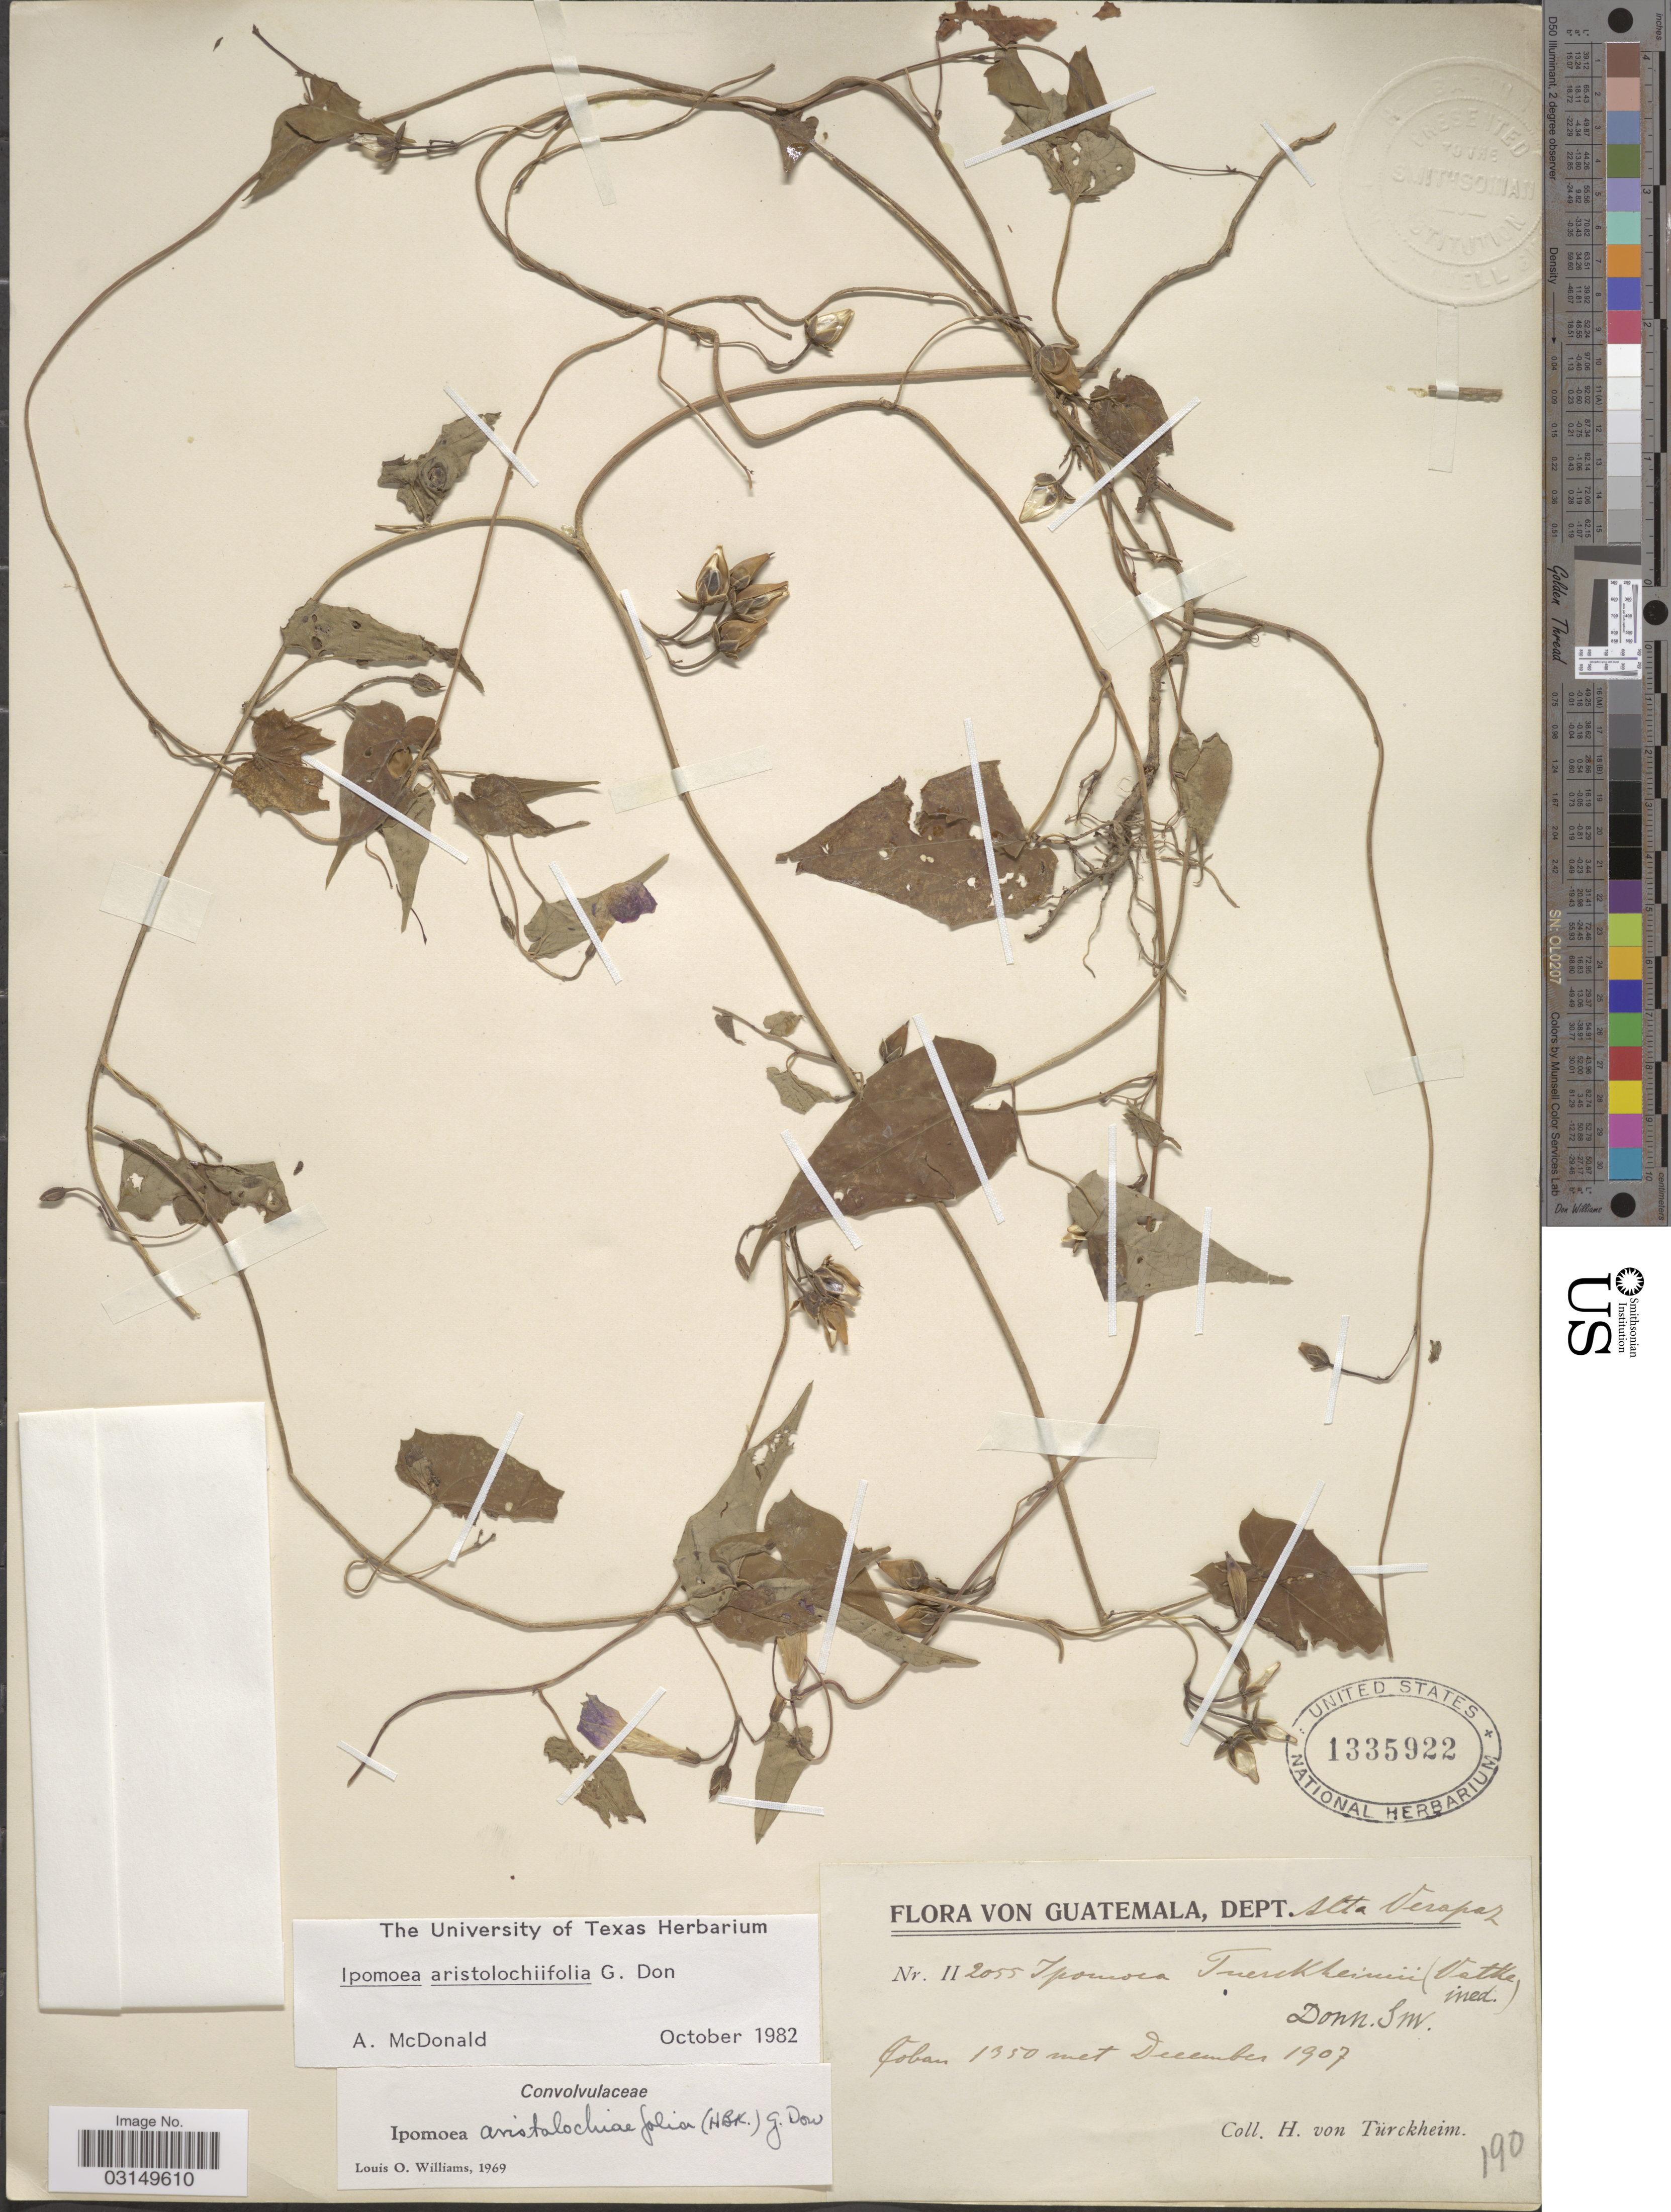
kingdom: Plantae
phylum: Tracheophyta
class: Magnoliopsida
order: Solanales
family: Convolvulaceae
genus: Ipomoea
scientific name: Ipomoea aristolochiifolia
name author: G. Don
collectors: H. von Türckheim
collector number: II2055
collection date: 1907-12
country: Guatemala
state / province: Alta Verapaz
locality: Dept. Alta Verapaz. Cóban.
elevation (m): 1350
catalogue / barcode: US 1335922